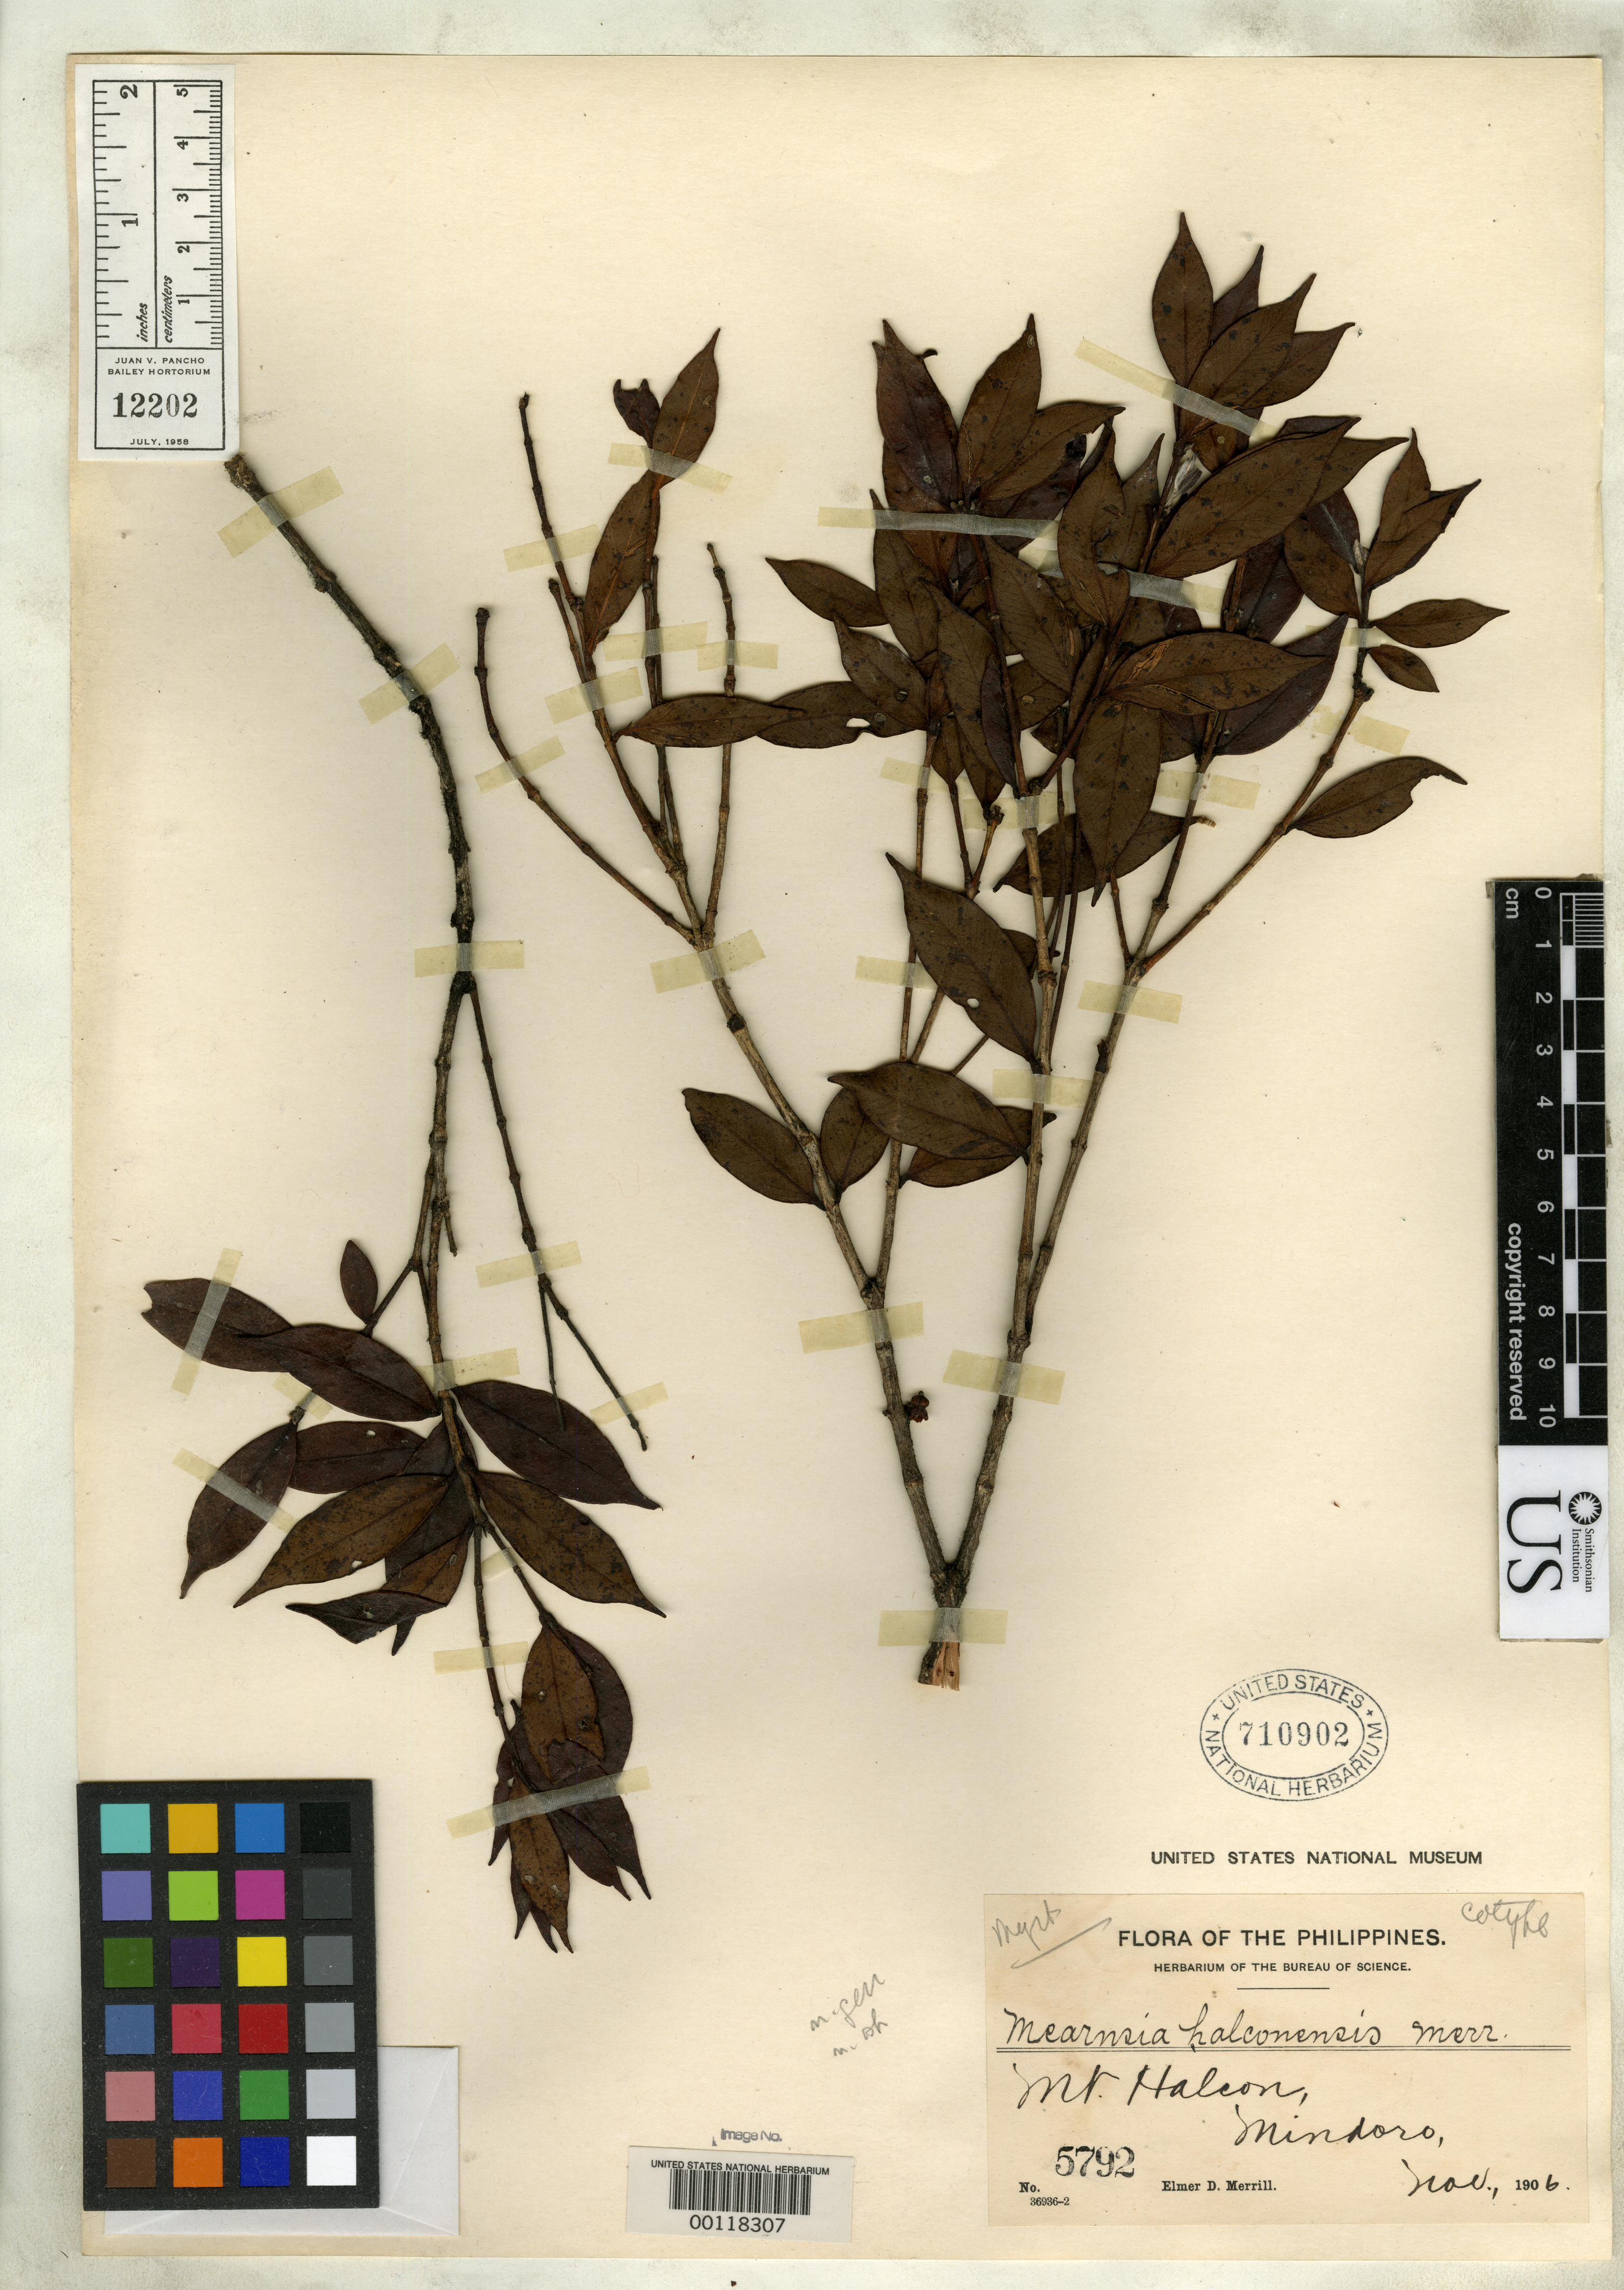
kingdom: Plantae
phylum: Tracheophyta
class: Magnoliopsida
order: Myrtales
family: Myrtaceae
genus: Mearnsia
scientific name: Mearnsia halconensis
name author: Merr.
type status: Isotype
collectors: E. D. Merrill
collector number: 5792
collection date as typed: Nov 1906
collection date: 1906-11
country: Philippines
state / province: Mimaropa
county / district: Mindoro Oriental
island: Mindoro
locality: Mt. Halcon, Mindoro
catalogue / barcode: US 710902